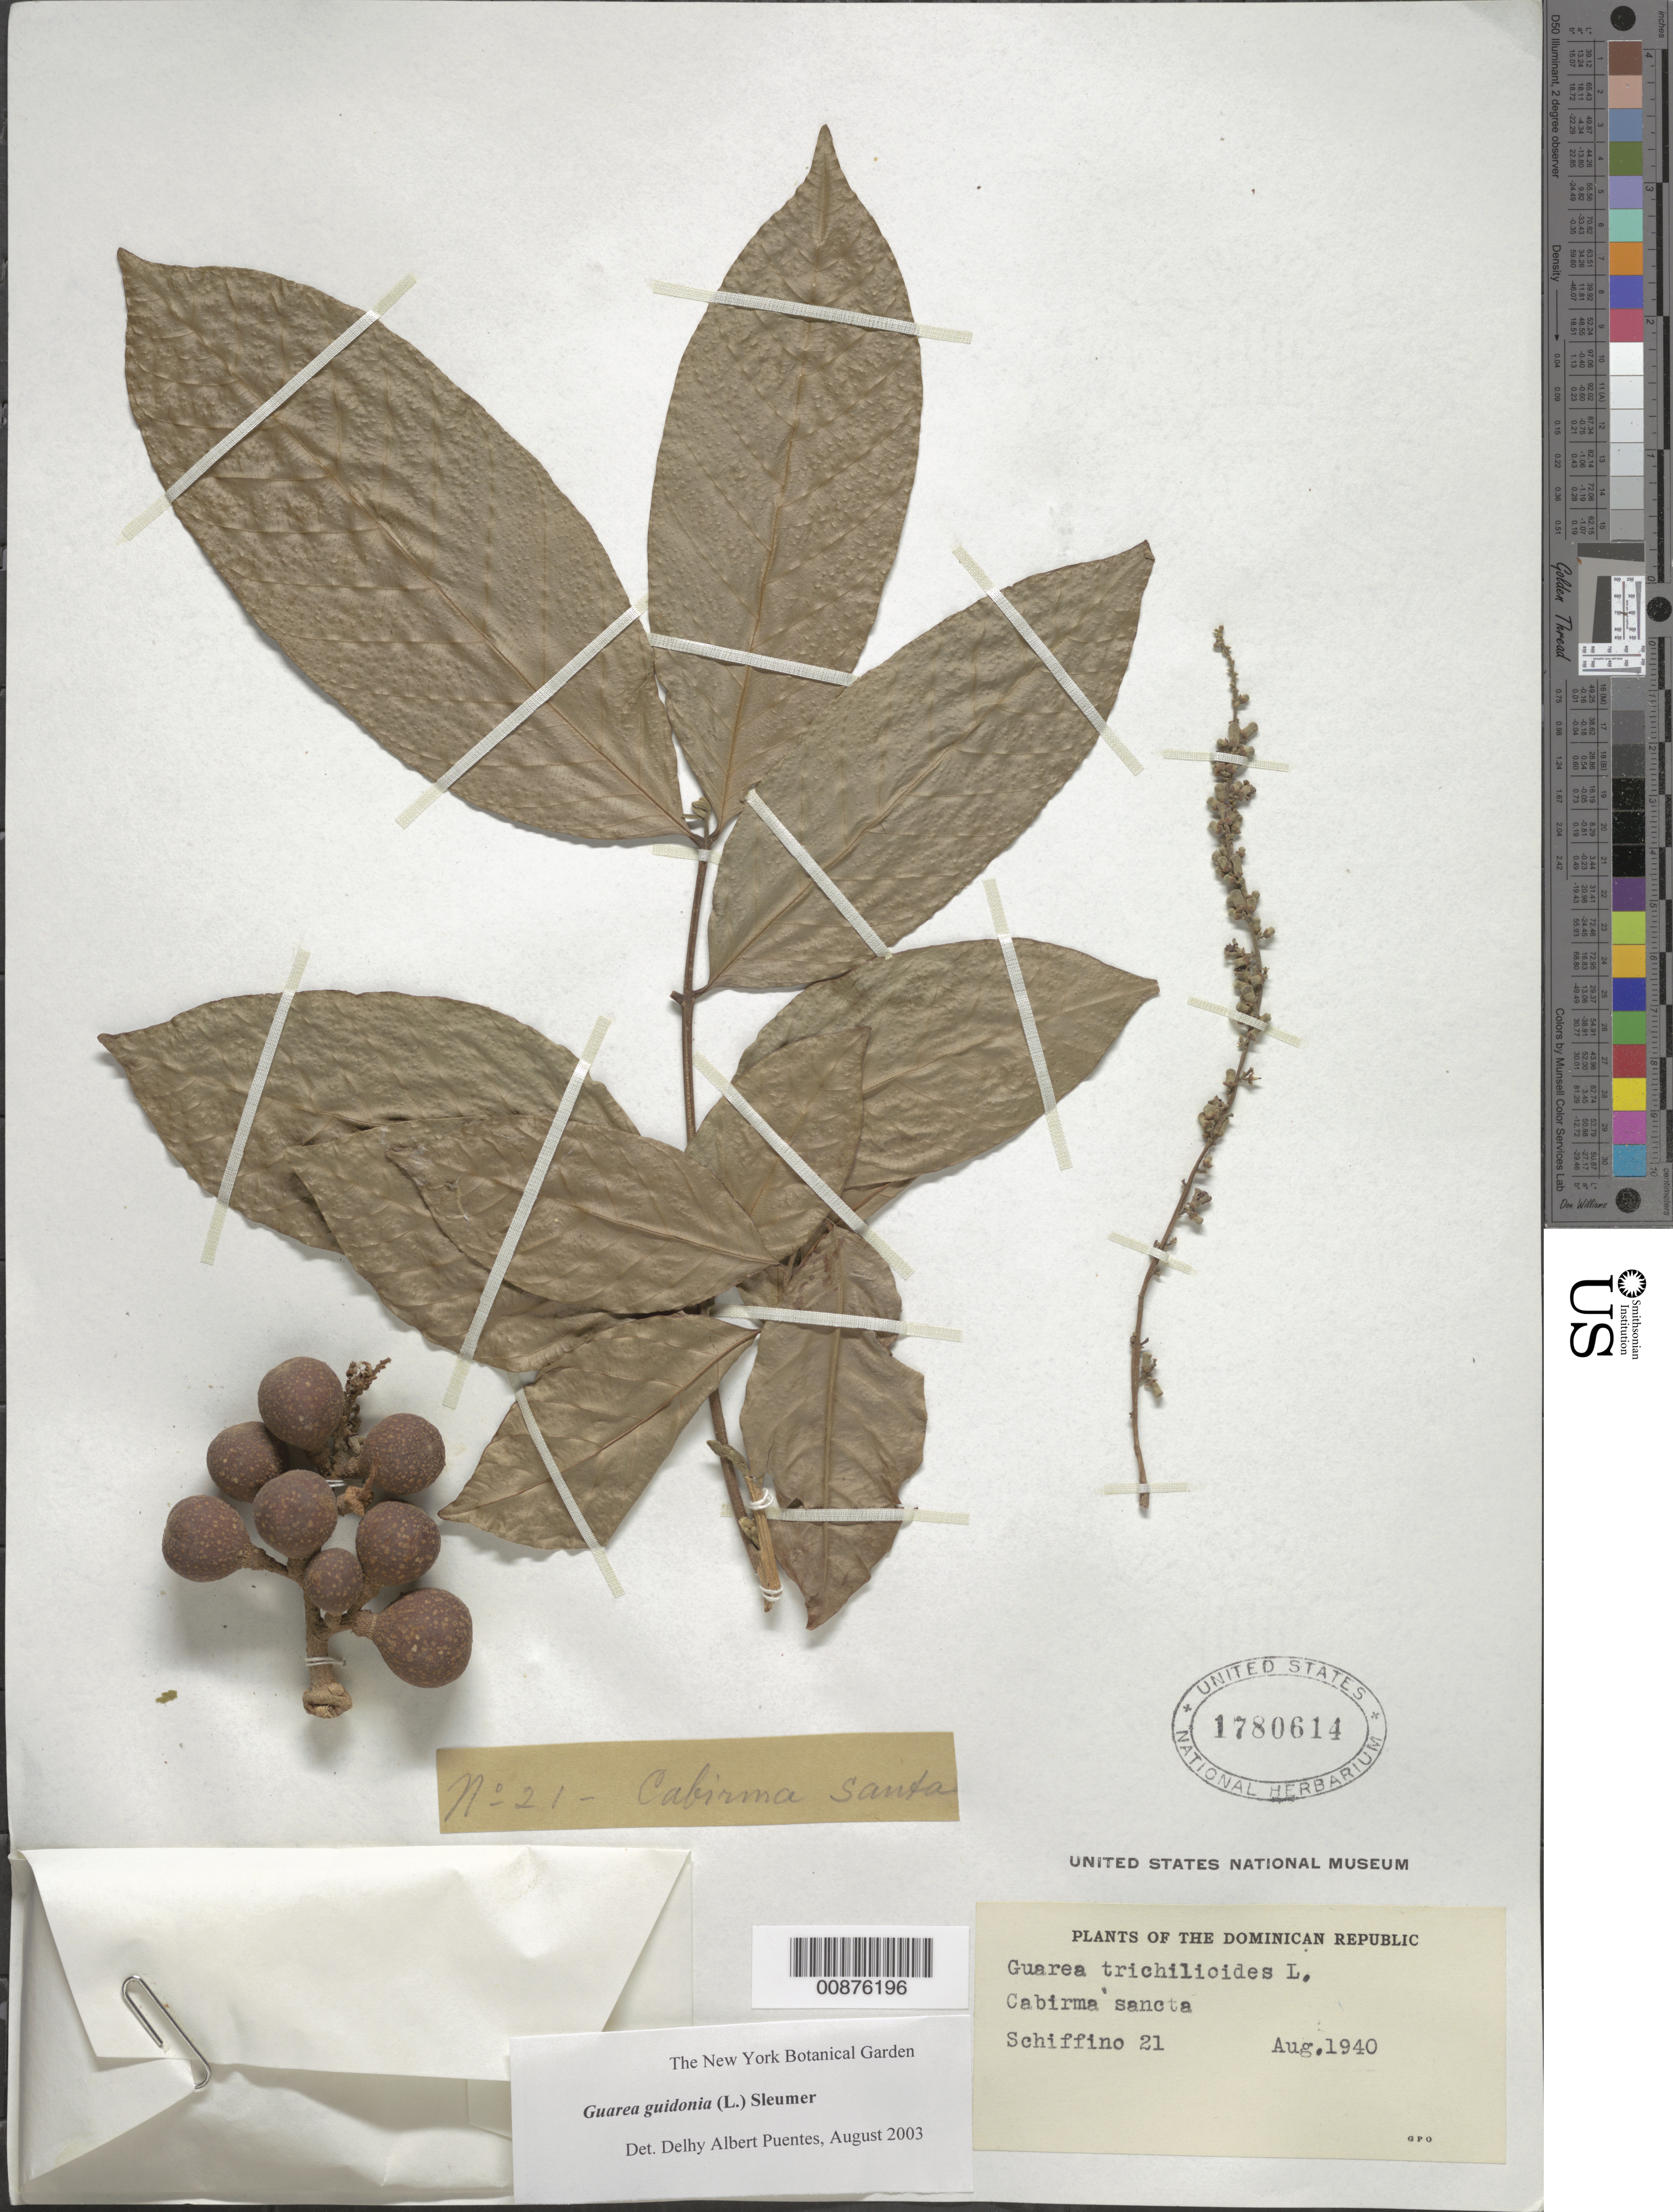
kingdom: Plantae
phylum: Tracheophyta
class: Magnoliopsida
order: Sapindales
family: Meliaceae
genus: Guarea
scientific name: Guarea guidonia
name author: (L.) Sleumer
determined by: Puentes, D. A.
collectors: -. Schiffino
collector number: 21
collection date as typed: Aug 1940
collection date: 1940-08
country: Dominican Republic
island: Hispaniola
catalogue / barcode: US 1780614